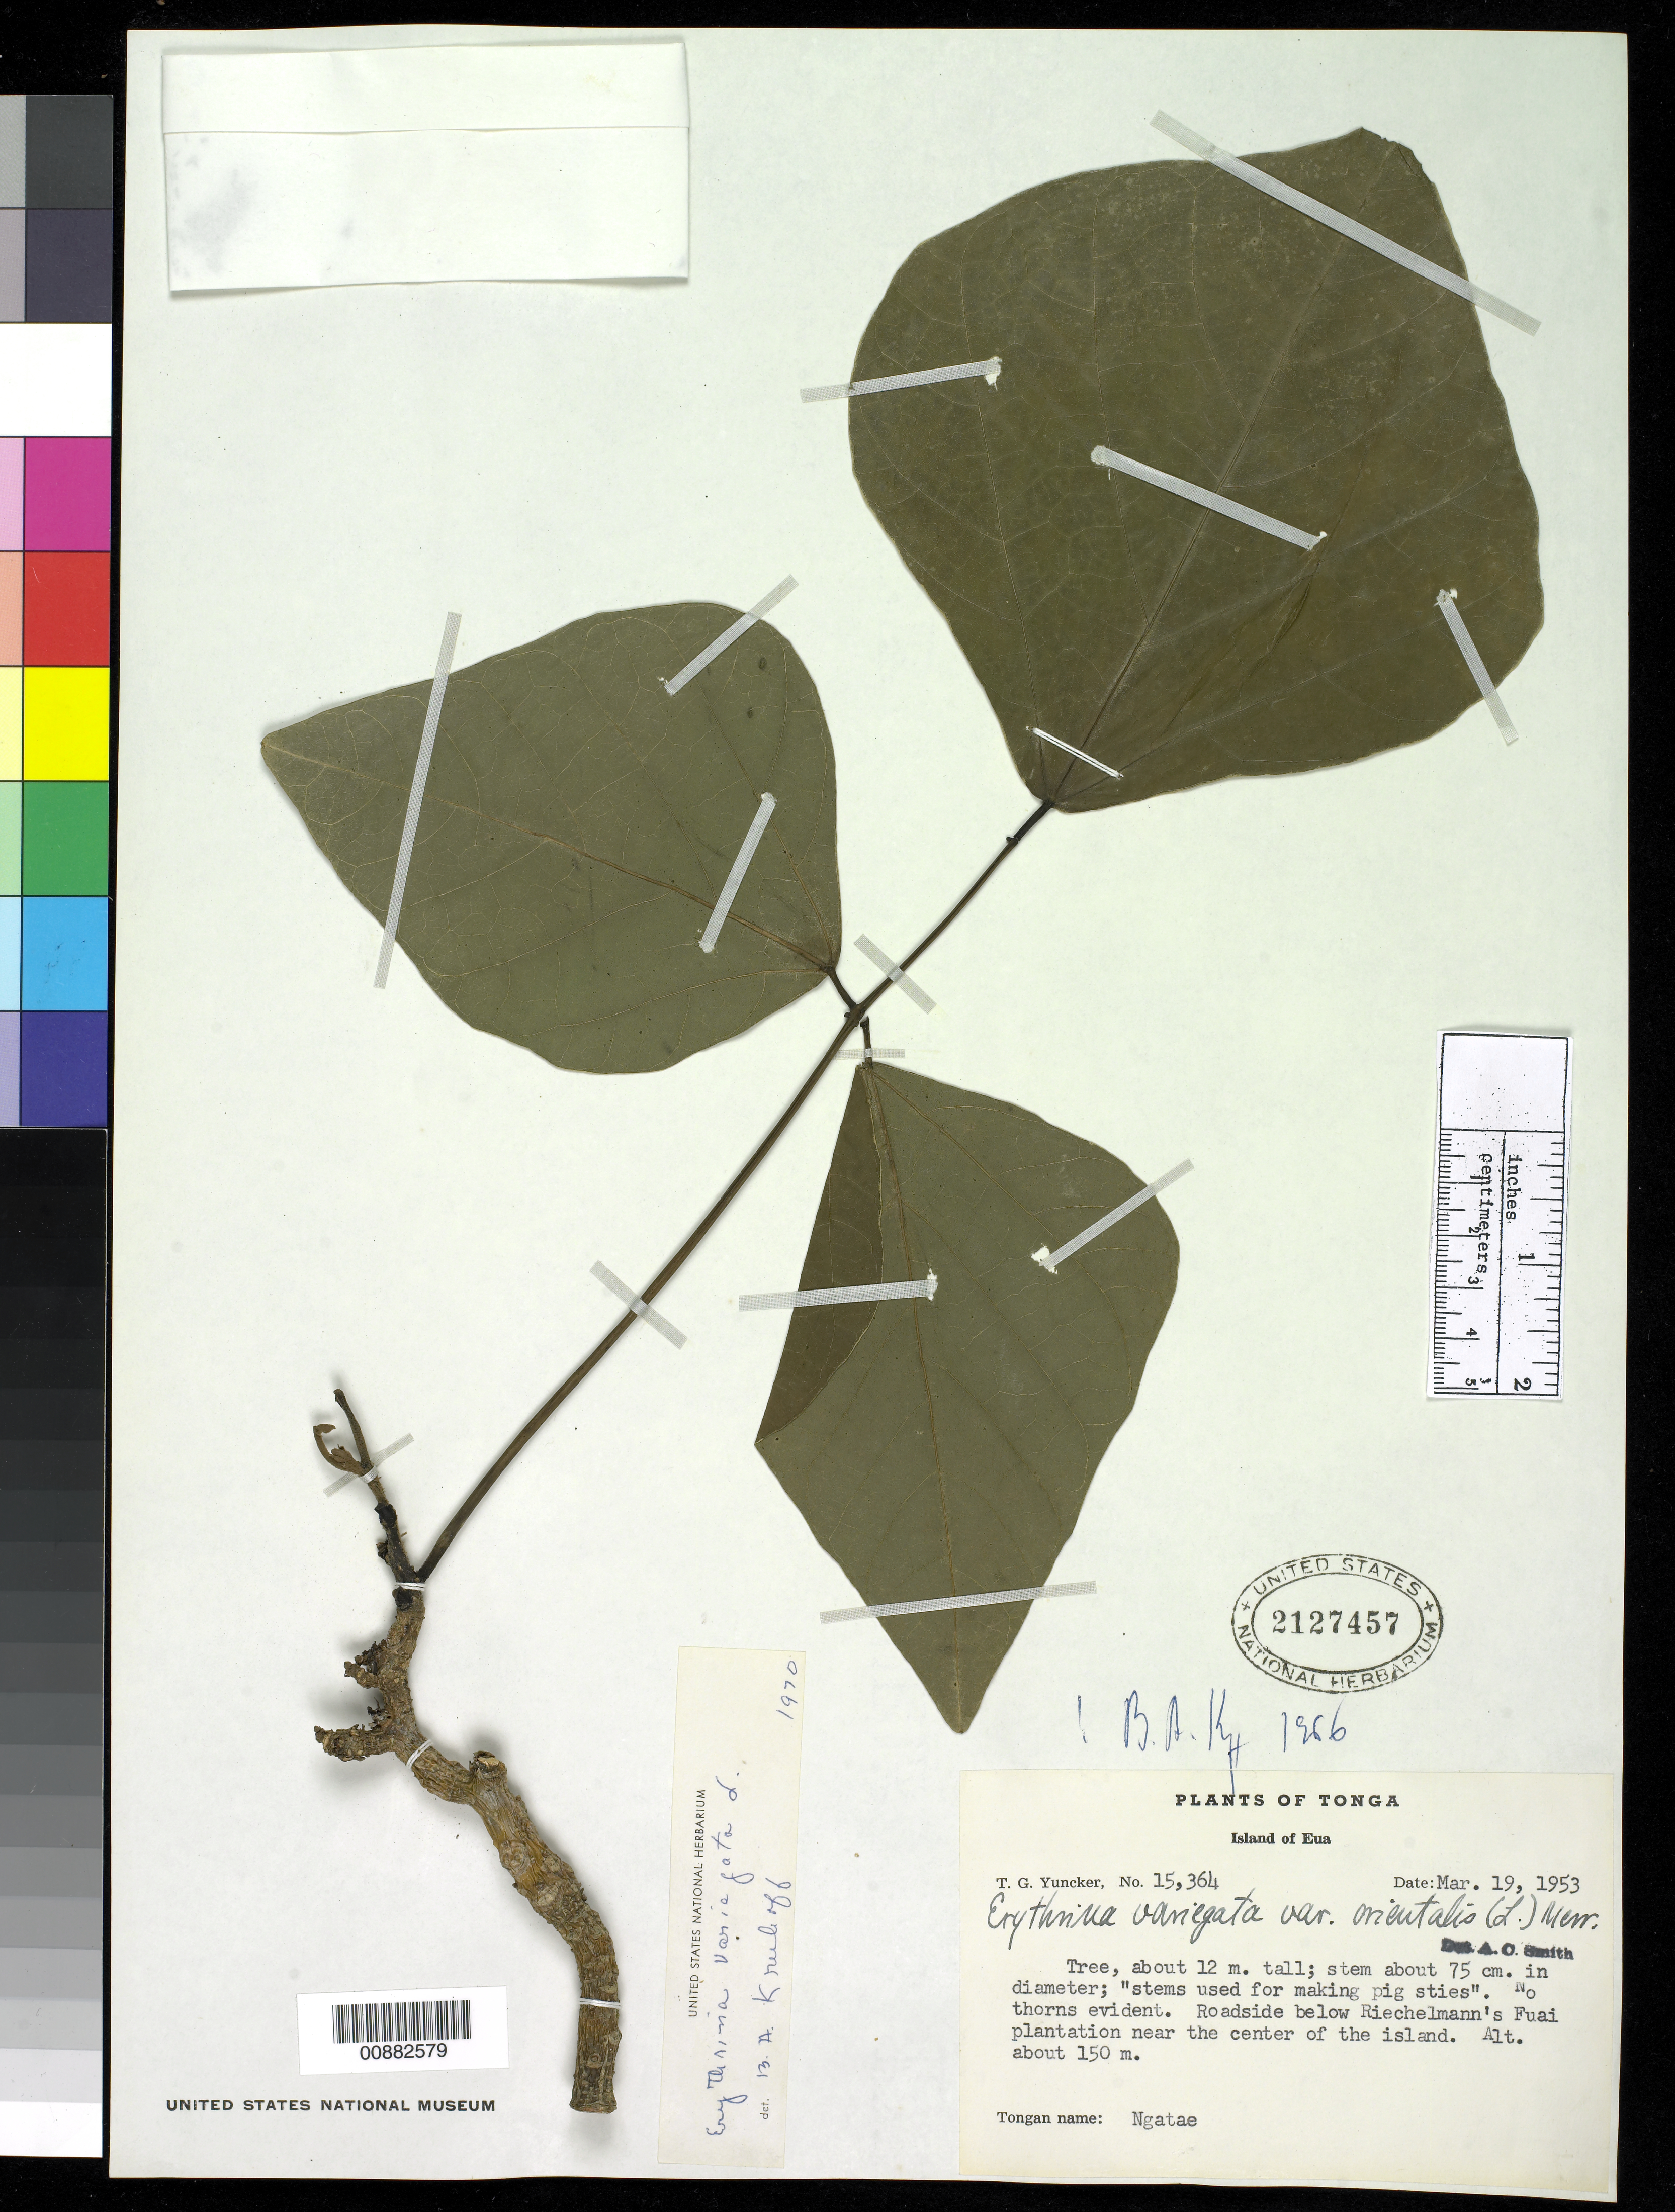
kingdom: Plantae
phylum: Tracheophyta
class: Magnoliopsida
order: Fabales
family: Fabaceae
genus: Erythrina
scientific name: Erythrina variegata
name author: L.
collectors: T. G. Yuncker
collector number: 15364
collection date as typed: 19 Mar 1953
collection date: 1953-03-19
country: Tonga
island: Eua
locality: Roadside below Riechelmann's Fuai plantation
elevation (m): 150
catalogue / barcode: US 2127457